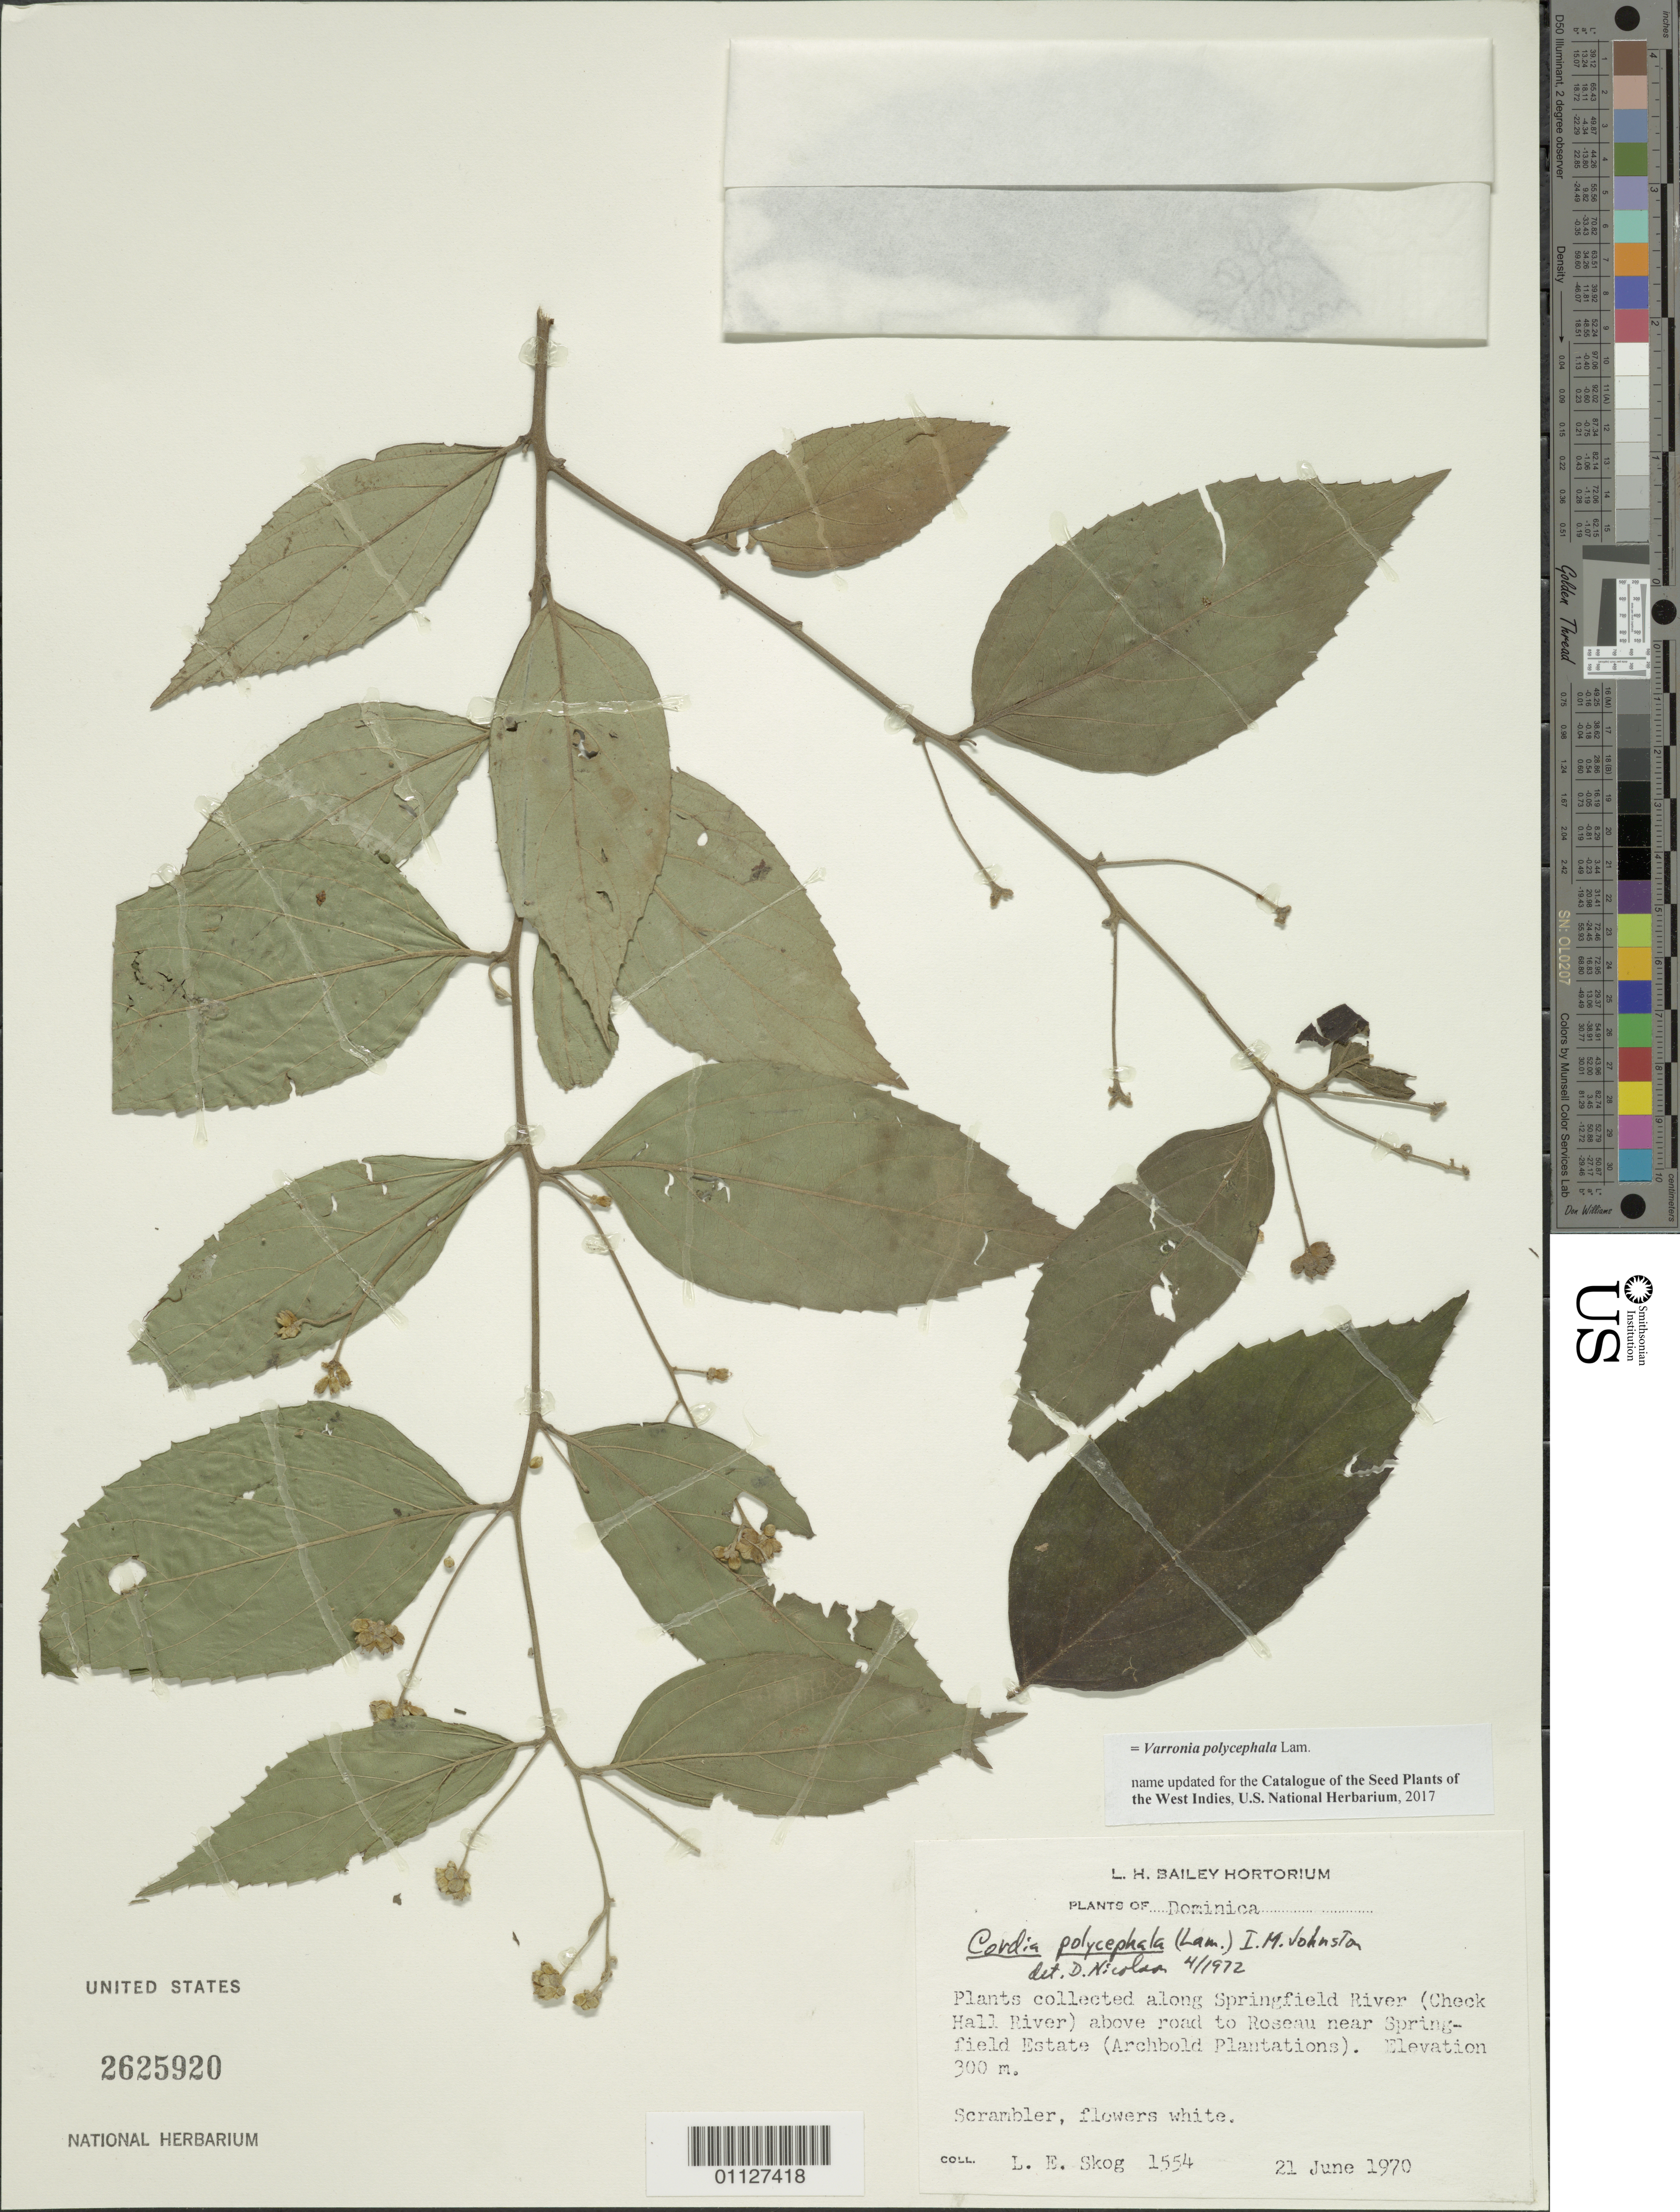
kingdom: Plantae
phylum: Tracheophyta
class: Magnoliopsida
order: Boraginales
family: Cordiaceae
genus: Varronia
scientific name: Varronia polycephala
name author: Lam.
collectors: L. E. Skog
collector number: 1554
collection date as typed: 21 Jun 1970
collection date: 1970-06-21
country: Dominica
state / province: St. George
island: Dominica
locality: Along Springfield River (Check Hall River) above road to Roseau near Springfield Estate (Archbold Plantations)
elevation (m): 300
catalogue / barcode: US 2625920